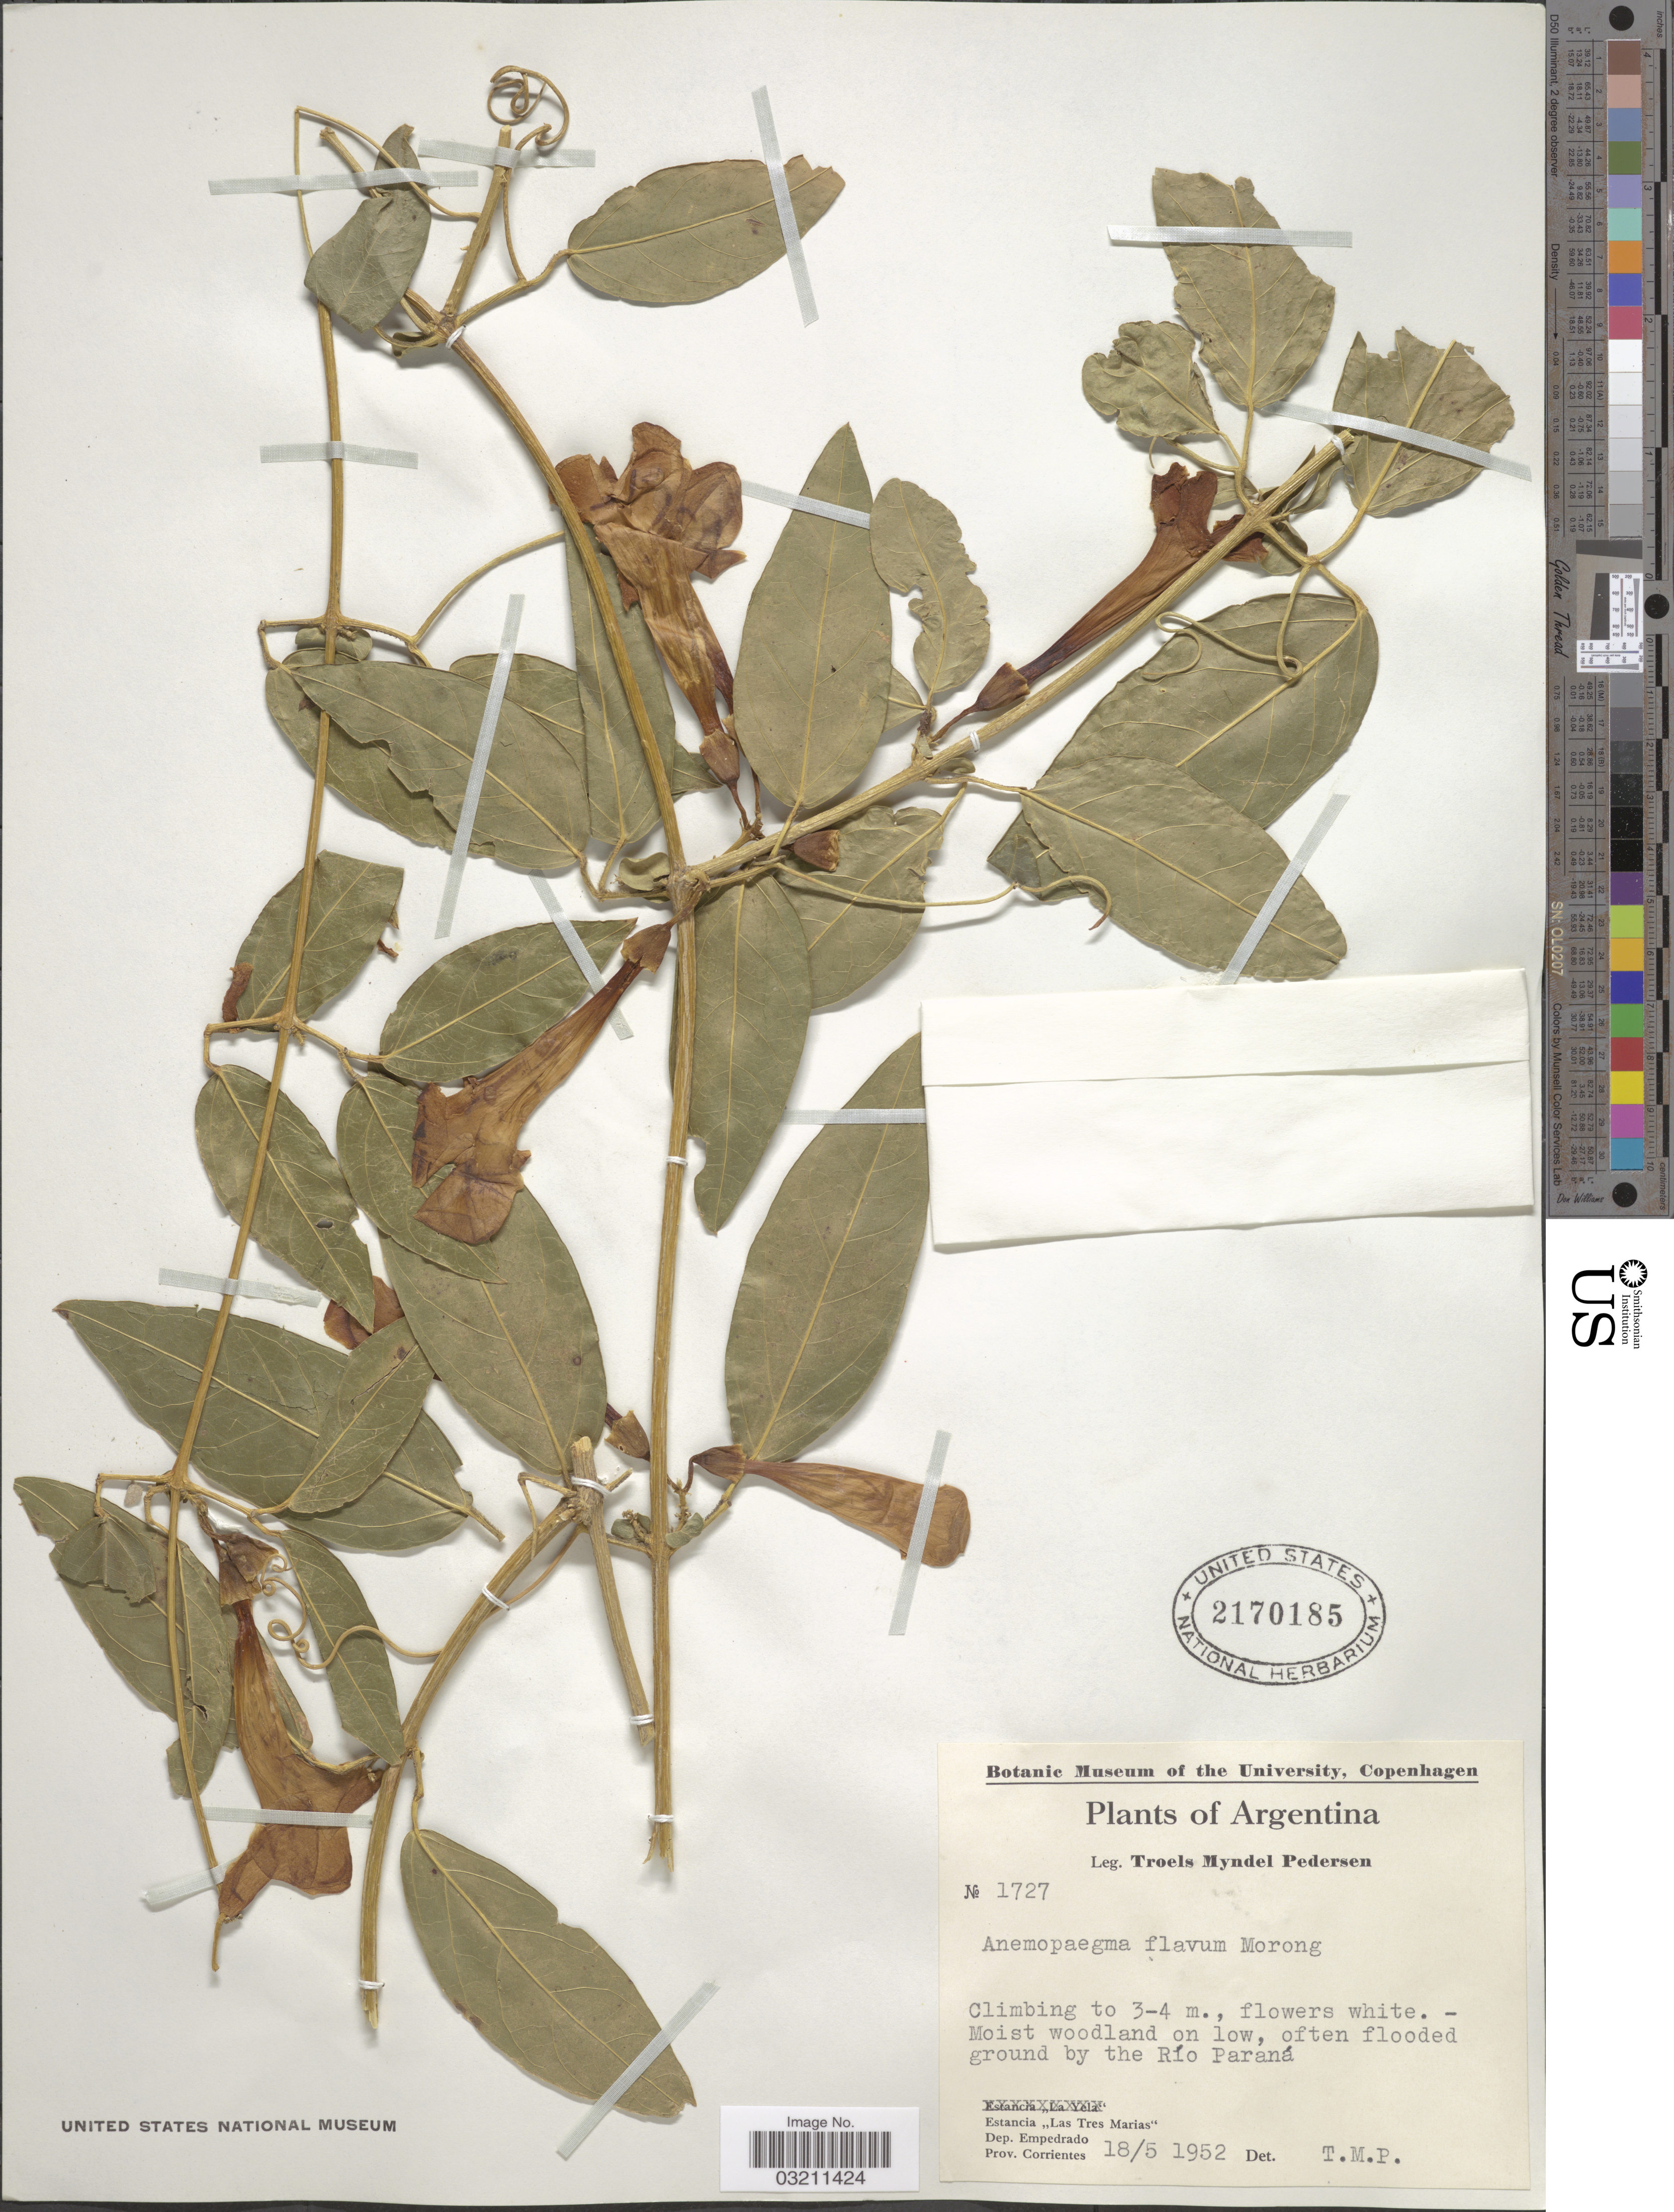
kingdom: Plantae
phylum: Tracheophyta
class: Magnoliopsida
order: Lamiales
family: Bignoniaceae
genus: Anemopaegma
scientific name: Anemopaegma flavum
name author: Morong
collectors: T. Pederson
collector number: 1727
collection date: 1952-05-18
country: Argentina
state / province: Corrientes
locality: Ground by the Río Paraná. Estancia "Las Tres Marias". Dep. Empedrado.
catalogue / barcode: US 2170185